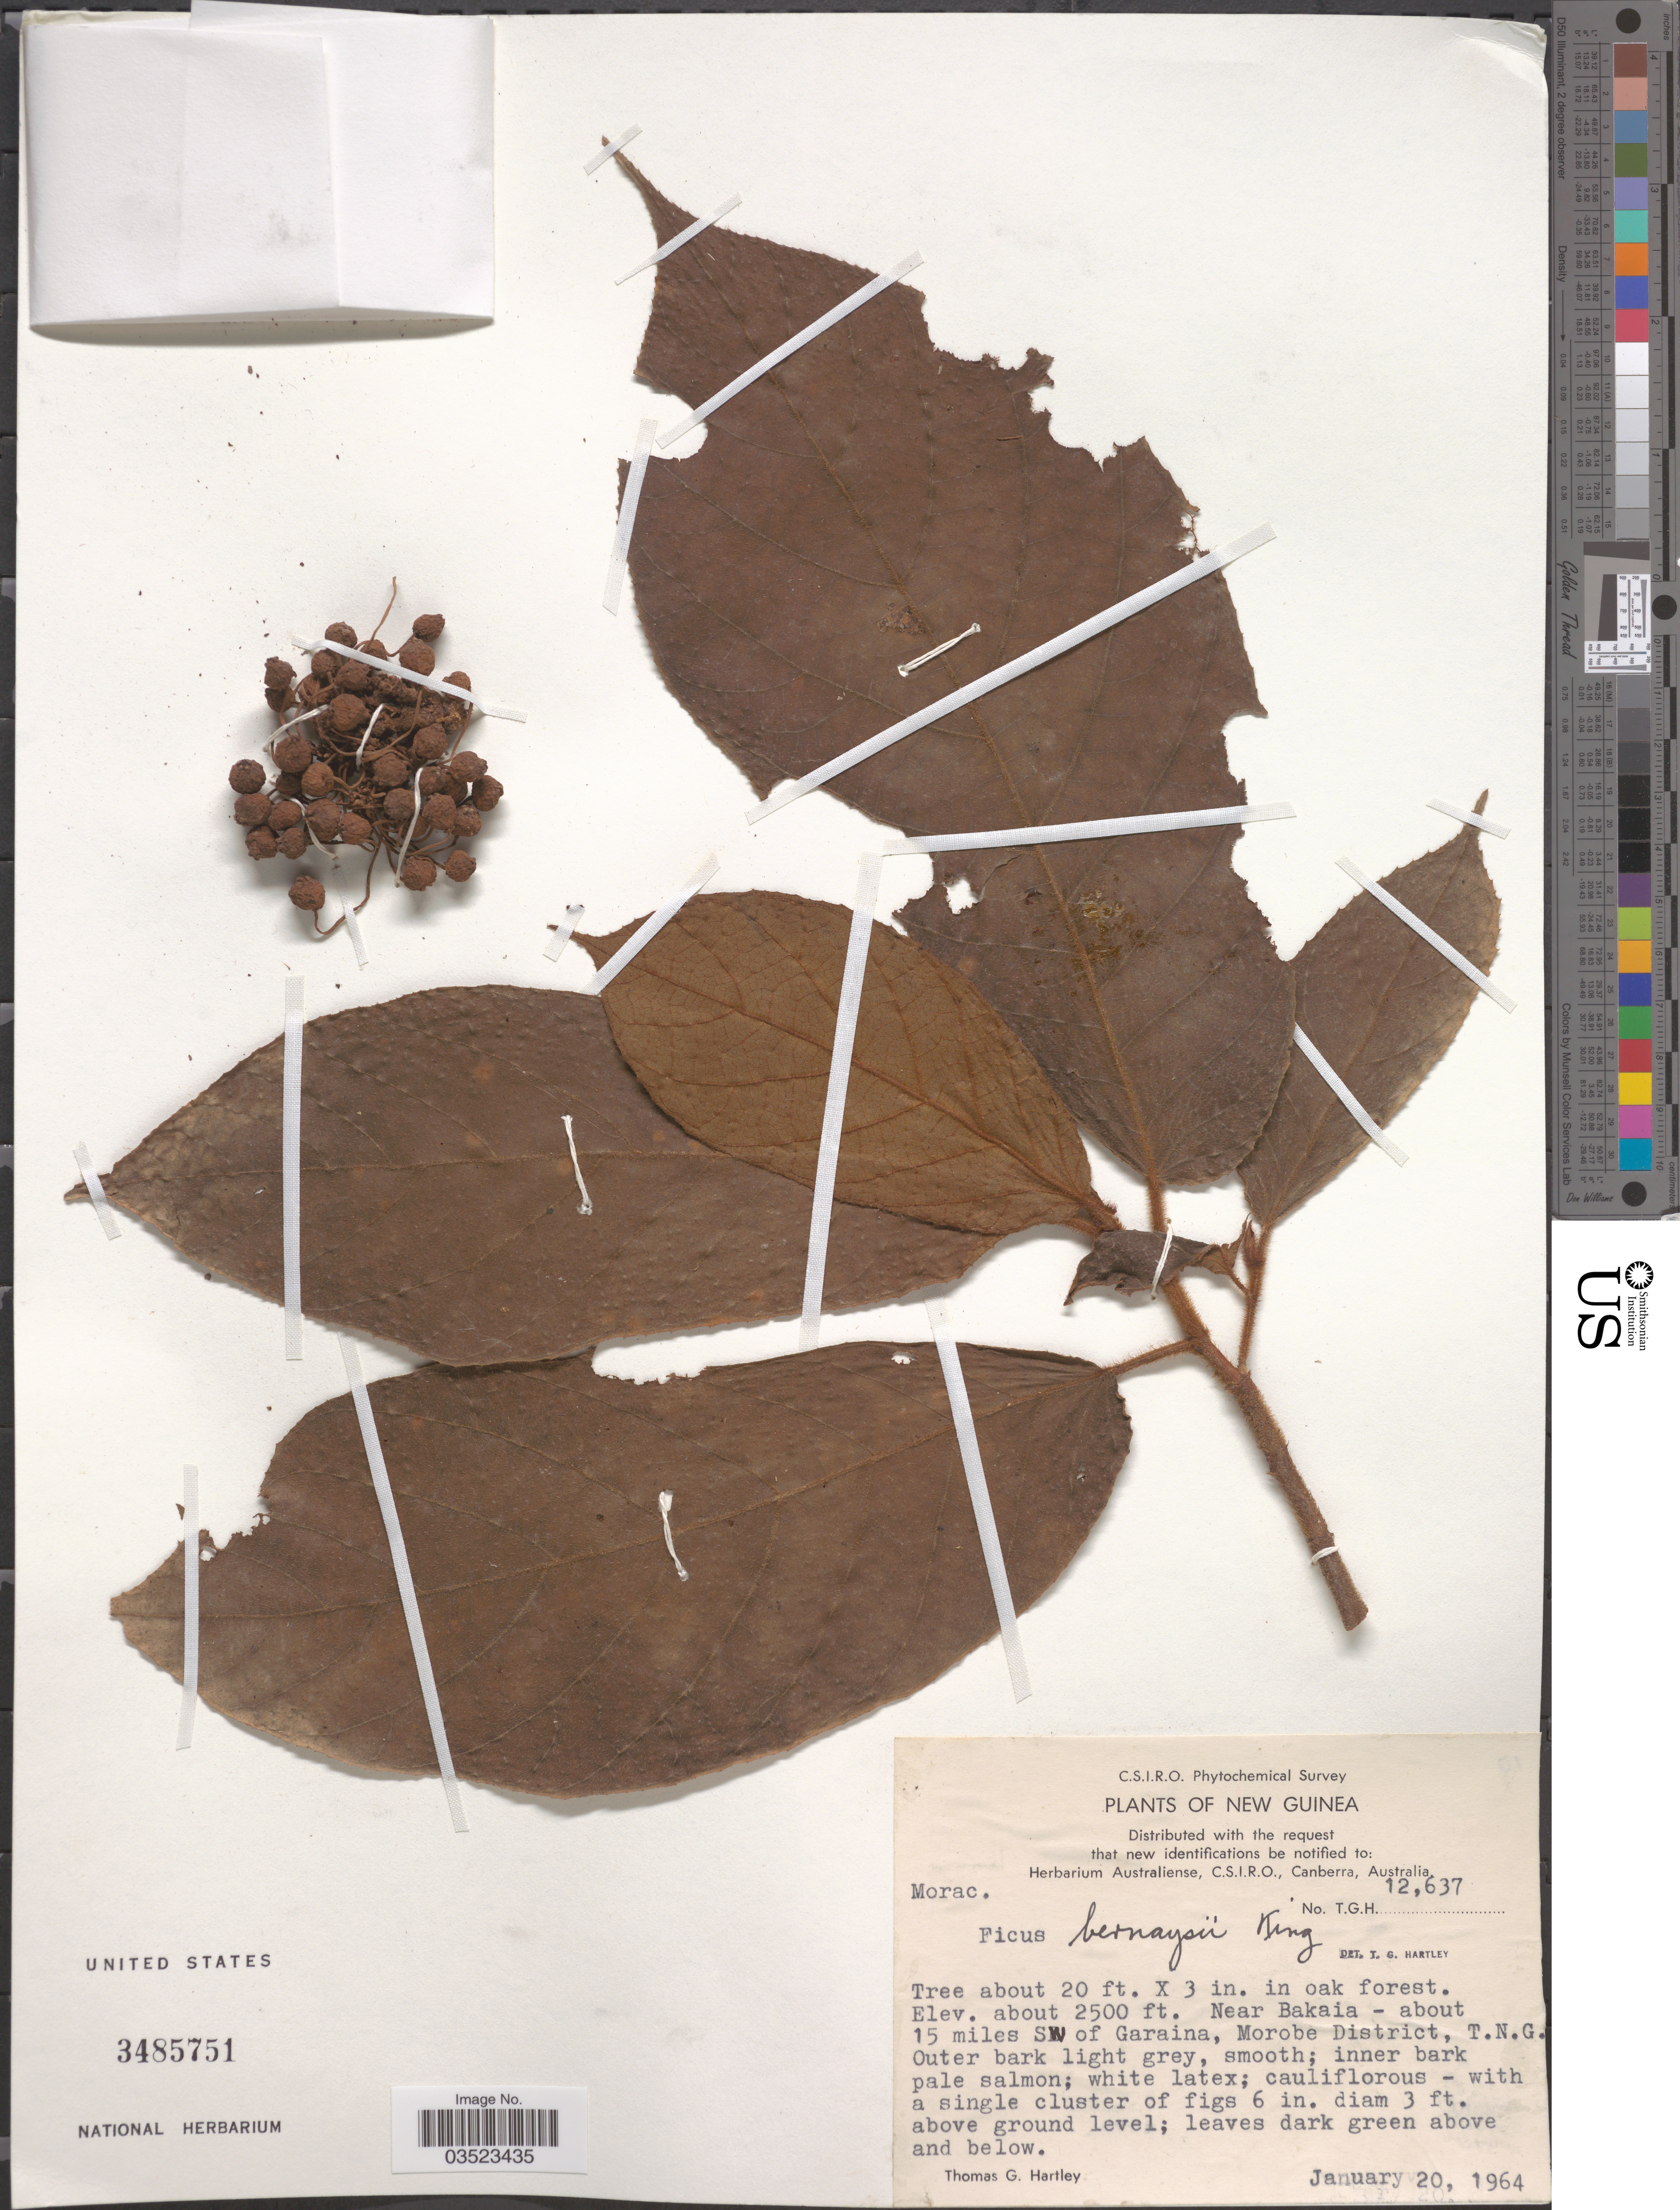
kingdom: Plantae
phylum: Tracheophyta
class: Magnoliopsida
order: Rosales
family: Moraceae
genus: Ficus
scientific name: Ficus bernaysii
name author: King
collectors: T. G. Hartley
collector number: T.G.H.12637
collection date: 1964-01-20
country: Papua New Guinea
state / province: Morobe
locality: New Guinea. Near Bakaia - about 15 miles SW of Garaina, Morobe District, T.N.G.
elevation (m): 762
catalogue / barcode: US 3485751